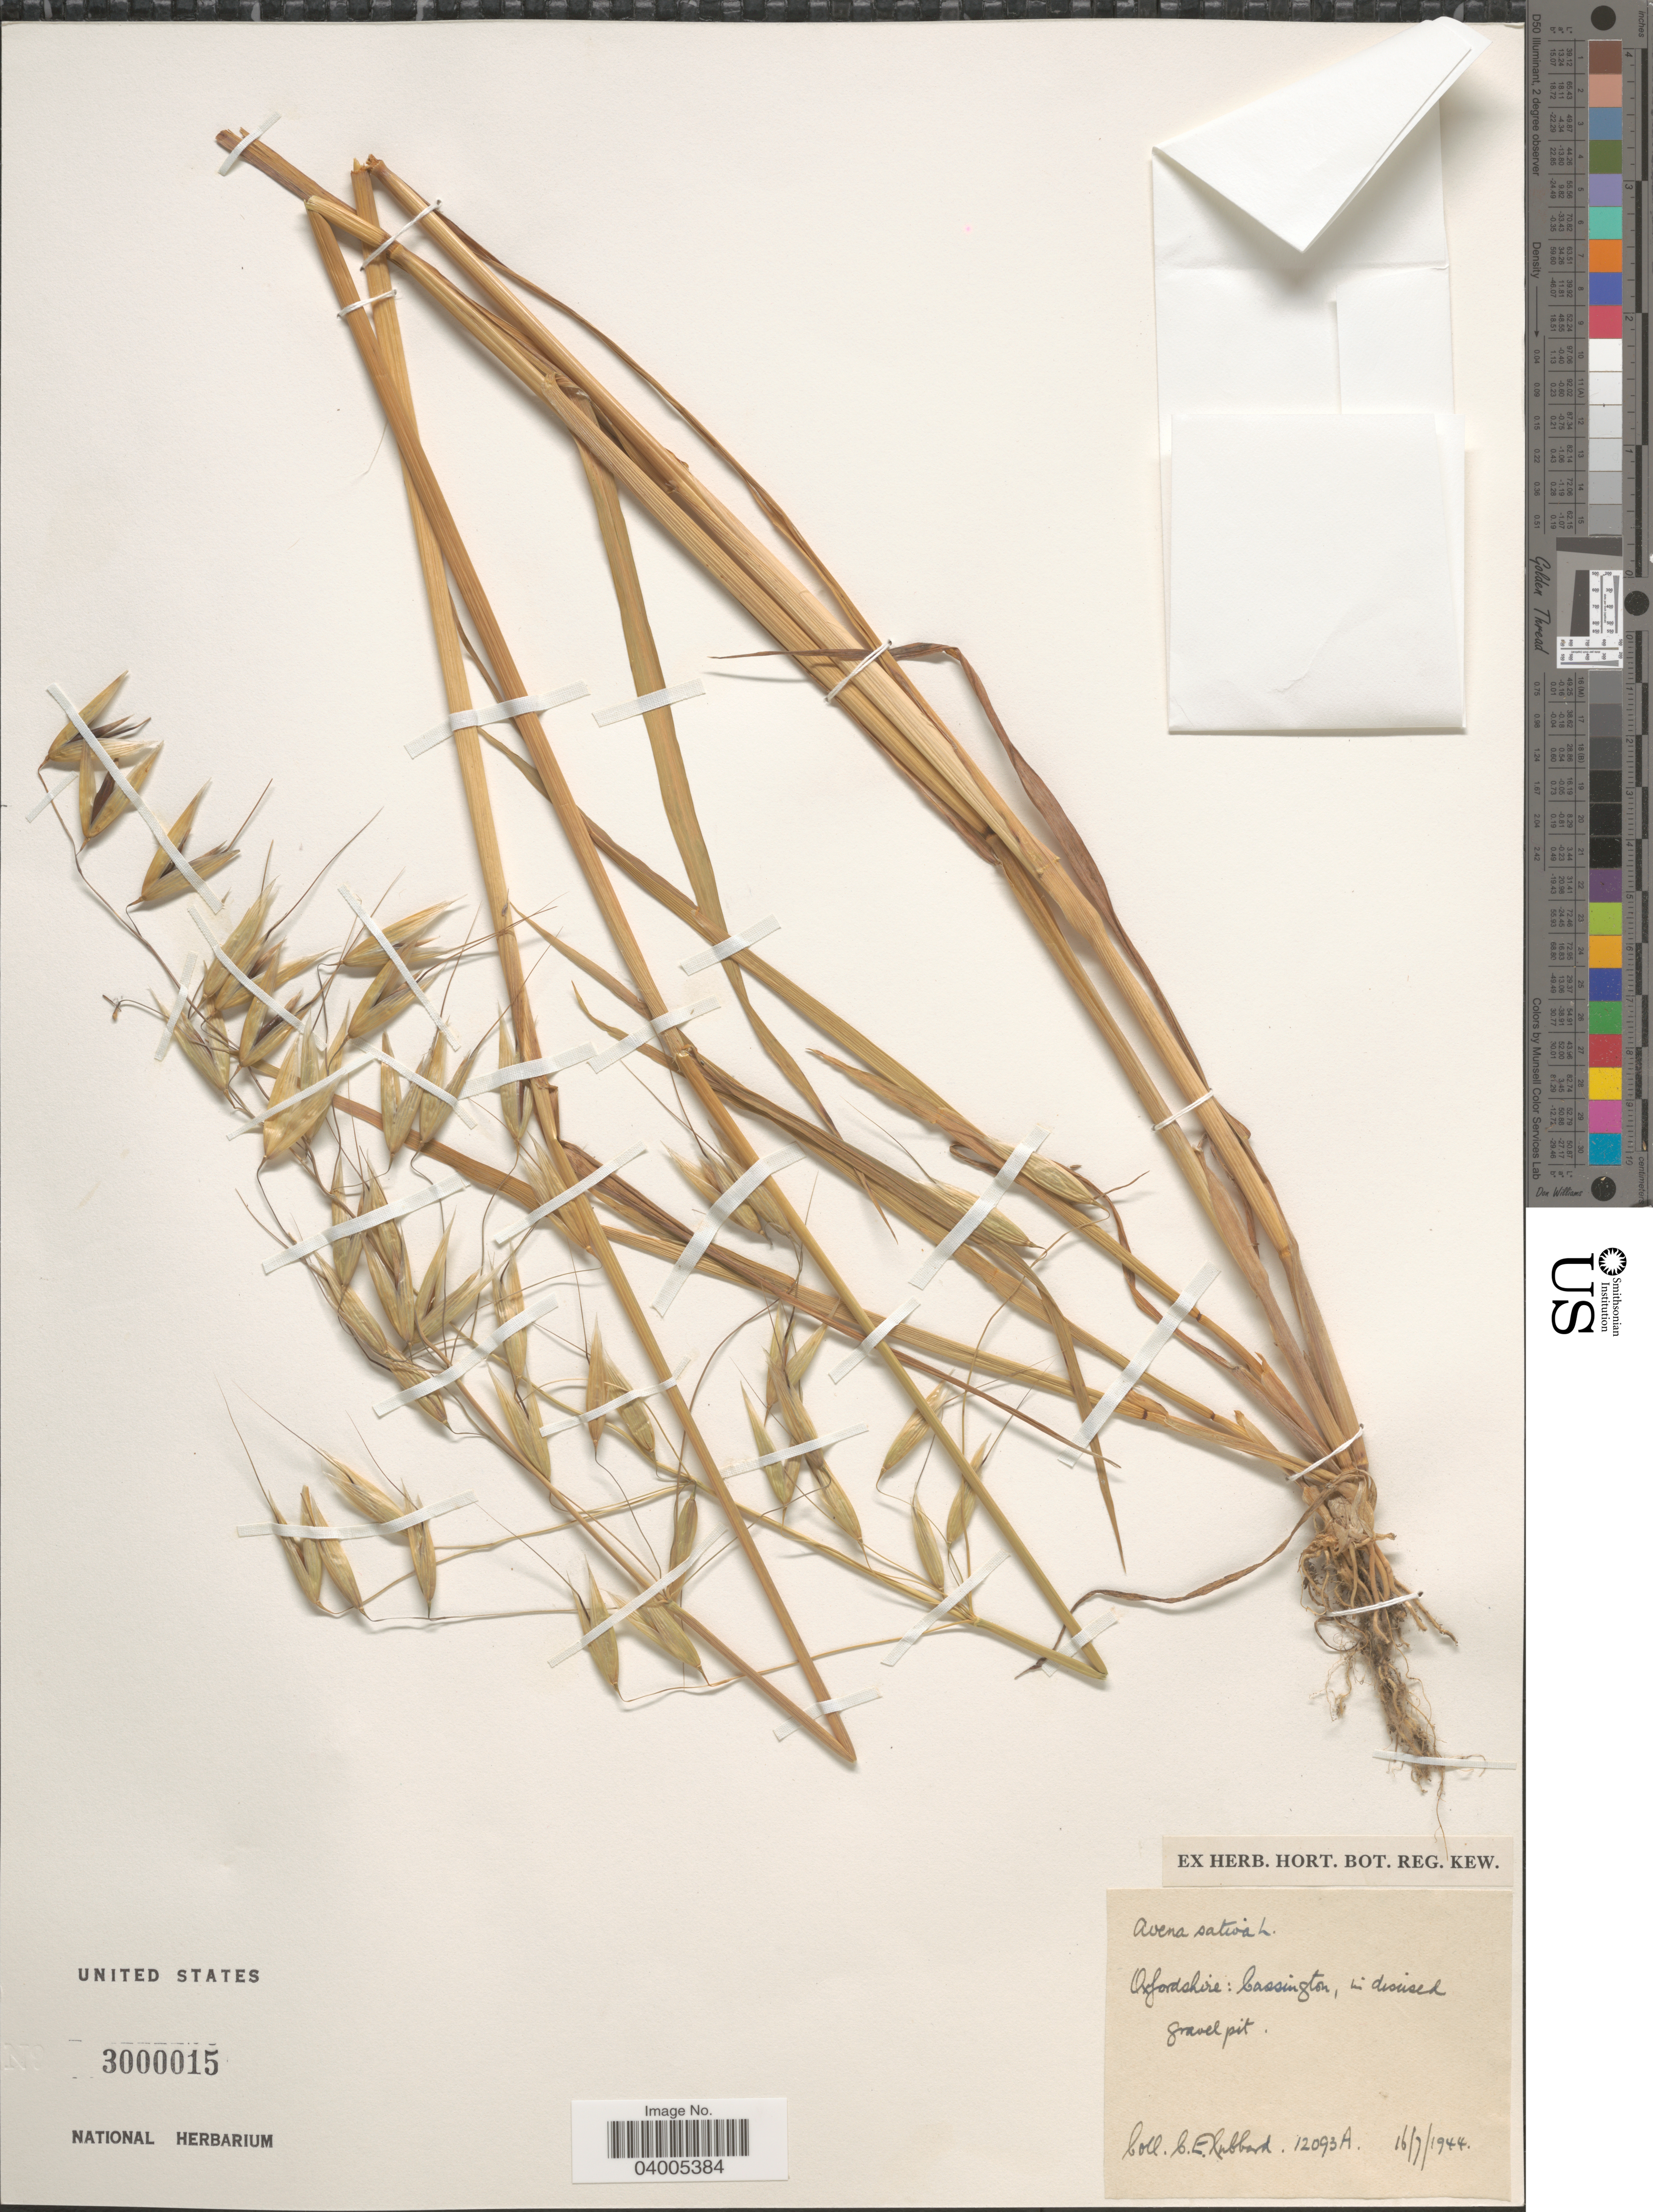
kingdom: Plantae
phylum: Tracheophyta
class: Liliopsida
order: Poales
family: Poaceae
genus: Avena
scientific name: Avena sativa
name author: L.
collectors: C. E. Hubbard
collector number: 12093A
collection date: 1944-07-16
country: United Kingdom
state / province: England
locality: Oxfordshire: Cassington, in disused gravel pit.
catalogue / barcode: US 3000015